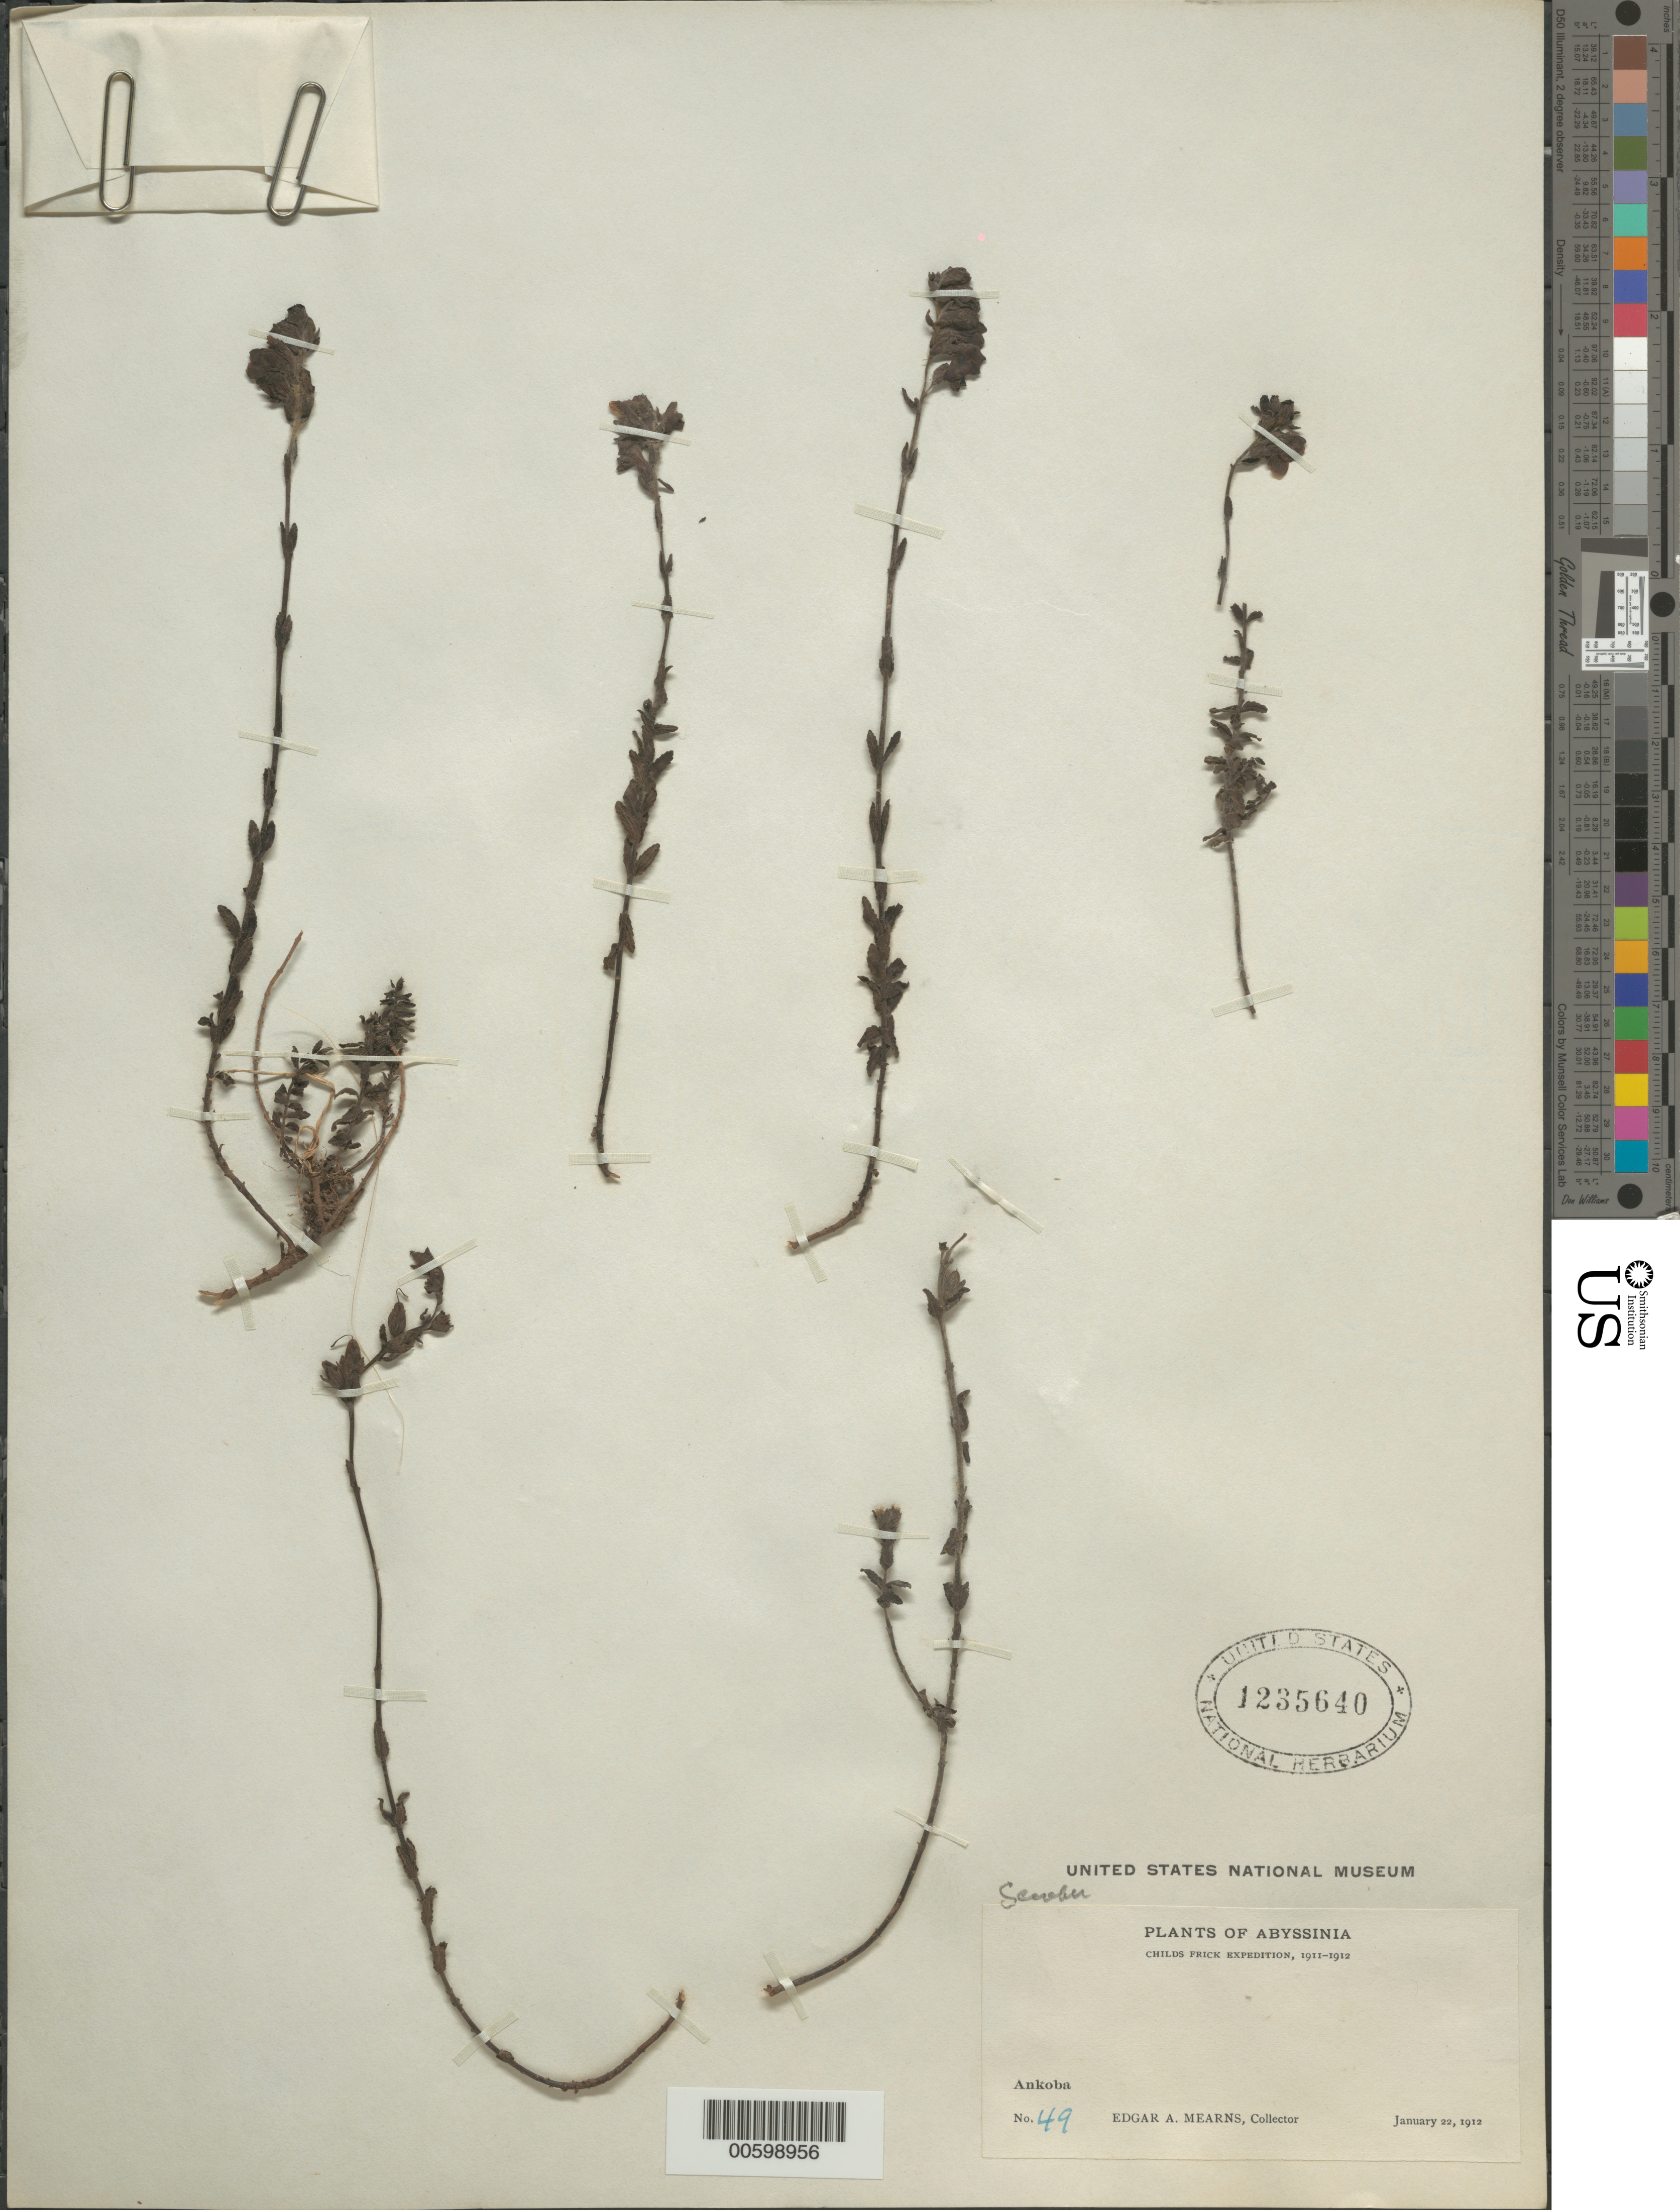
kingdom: Plantae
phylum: Tracheophyta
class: Magnoliopsida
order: Lamiales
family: Scrophulariaceae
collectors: E. A. Mearns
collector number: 49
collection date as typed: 22 Jan 1912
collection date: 1912-01-22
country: Ethiopia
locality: Ankoba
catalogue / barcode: US 1235640